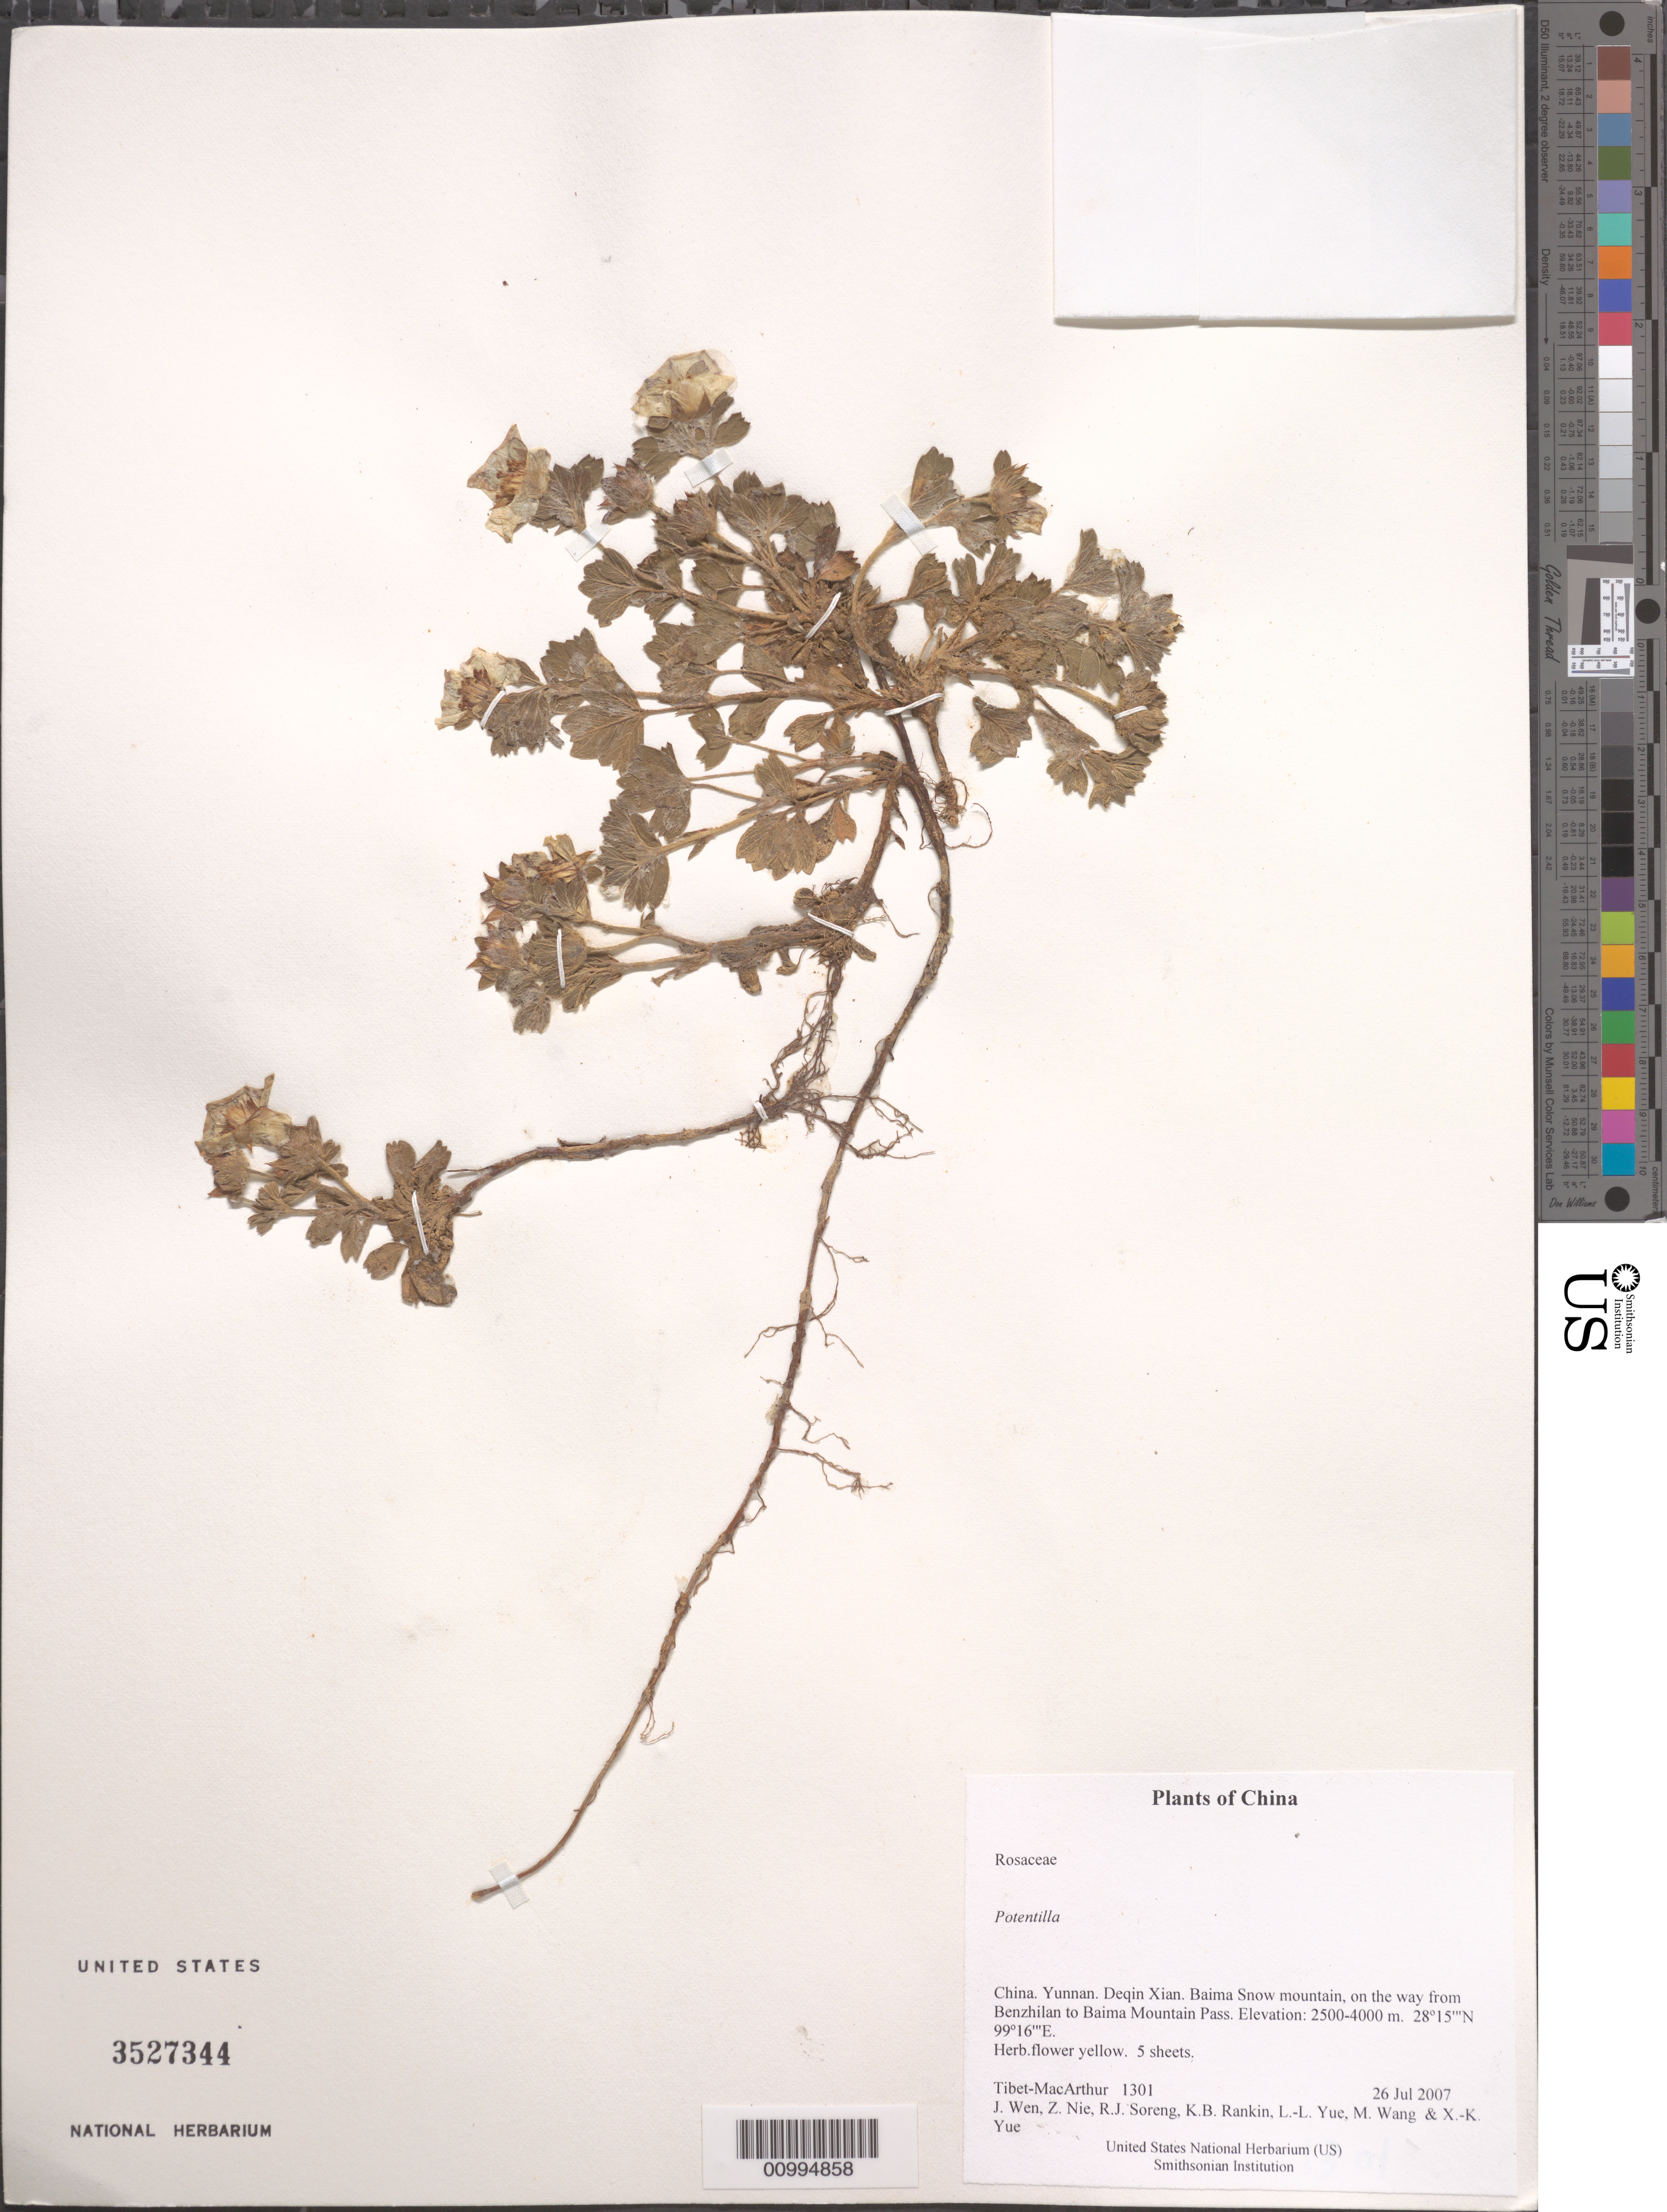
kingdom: Plantae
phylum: Tracheophyta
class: Magnoliopsida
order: Rosales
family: Rosaceae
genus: Potentilla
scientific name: Potentilla sp.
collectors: Tibet-MacArthur, J. Wen, Z. Nie, R. J. Soreng, K. Rankin, L. Yue, M. Wang & X. Yue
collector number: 1301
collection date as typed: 26 Jul 2007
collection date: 2007-07-26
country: China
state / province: Yunnan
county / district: Deqin Xian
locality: Baima Snow mountain, on the way from Benzhilan to Baima Mountain Pass.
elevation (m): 2500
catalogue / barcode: US 3527344